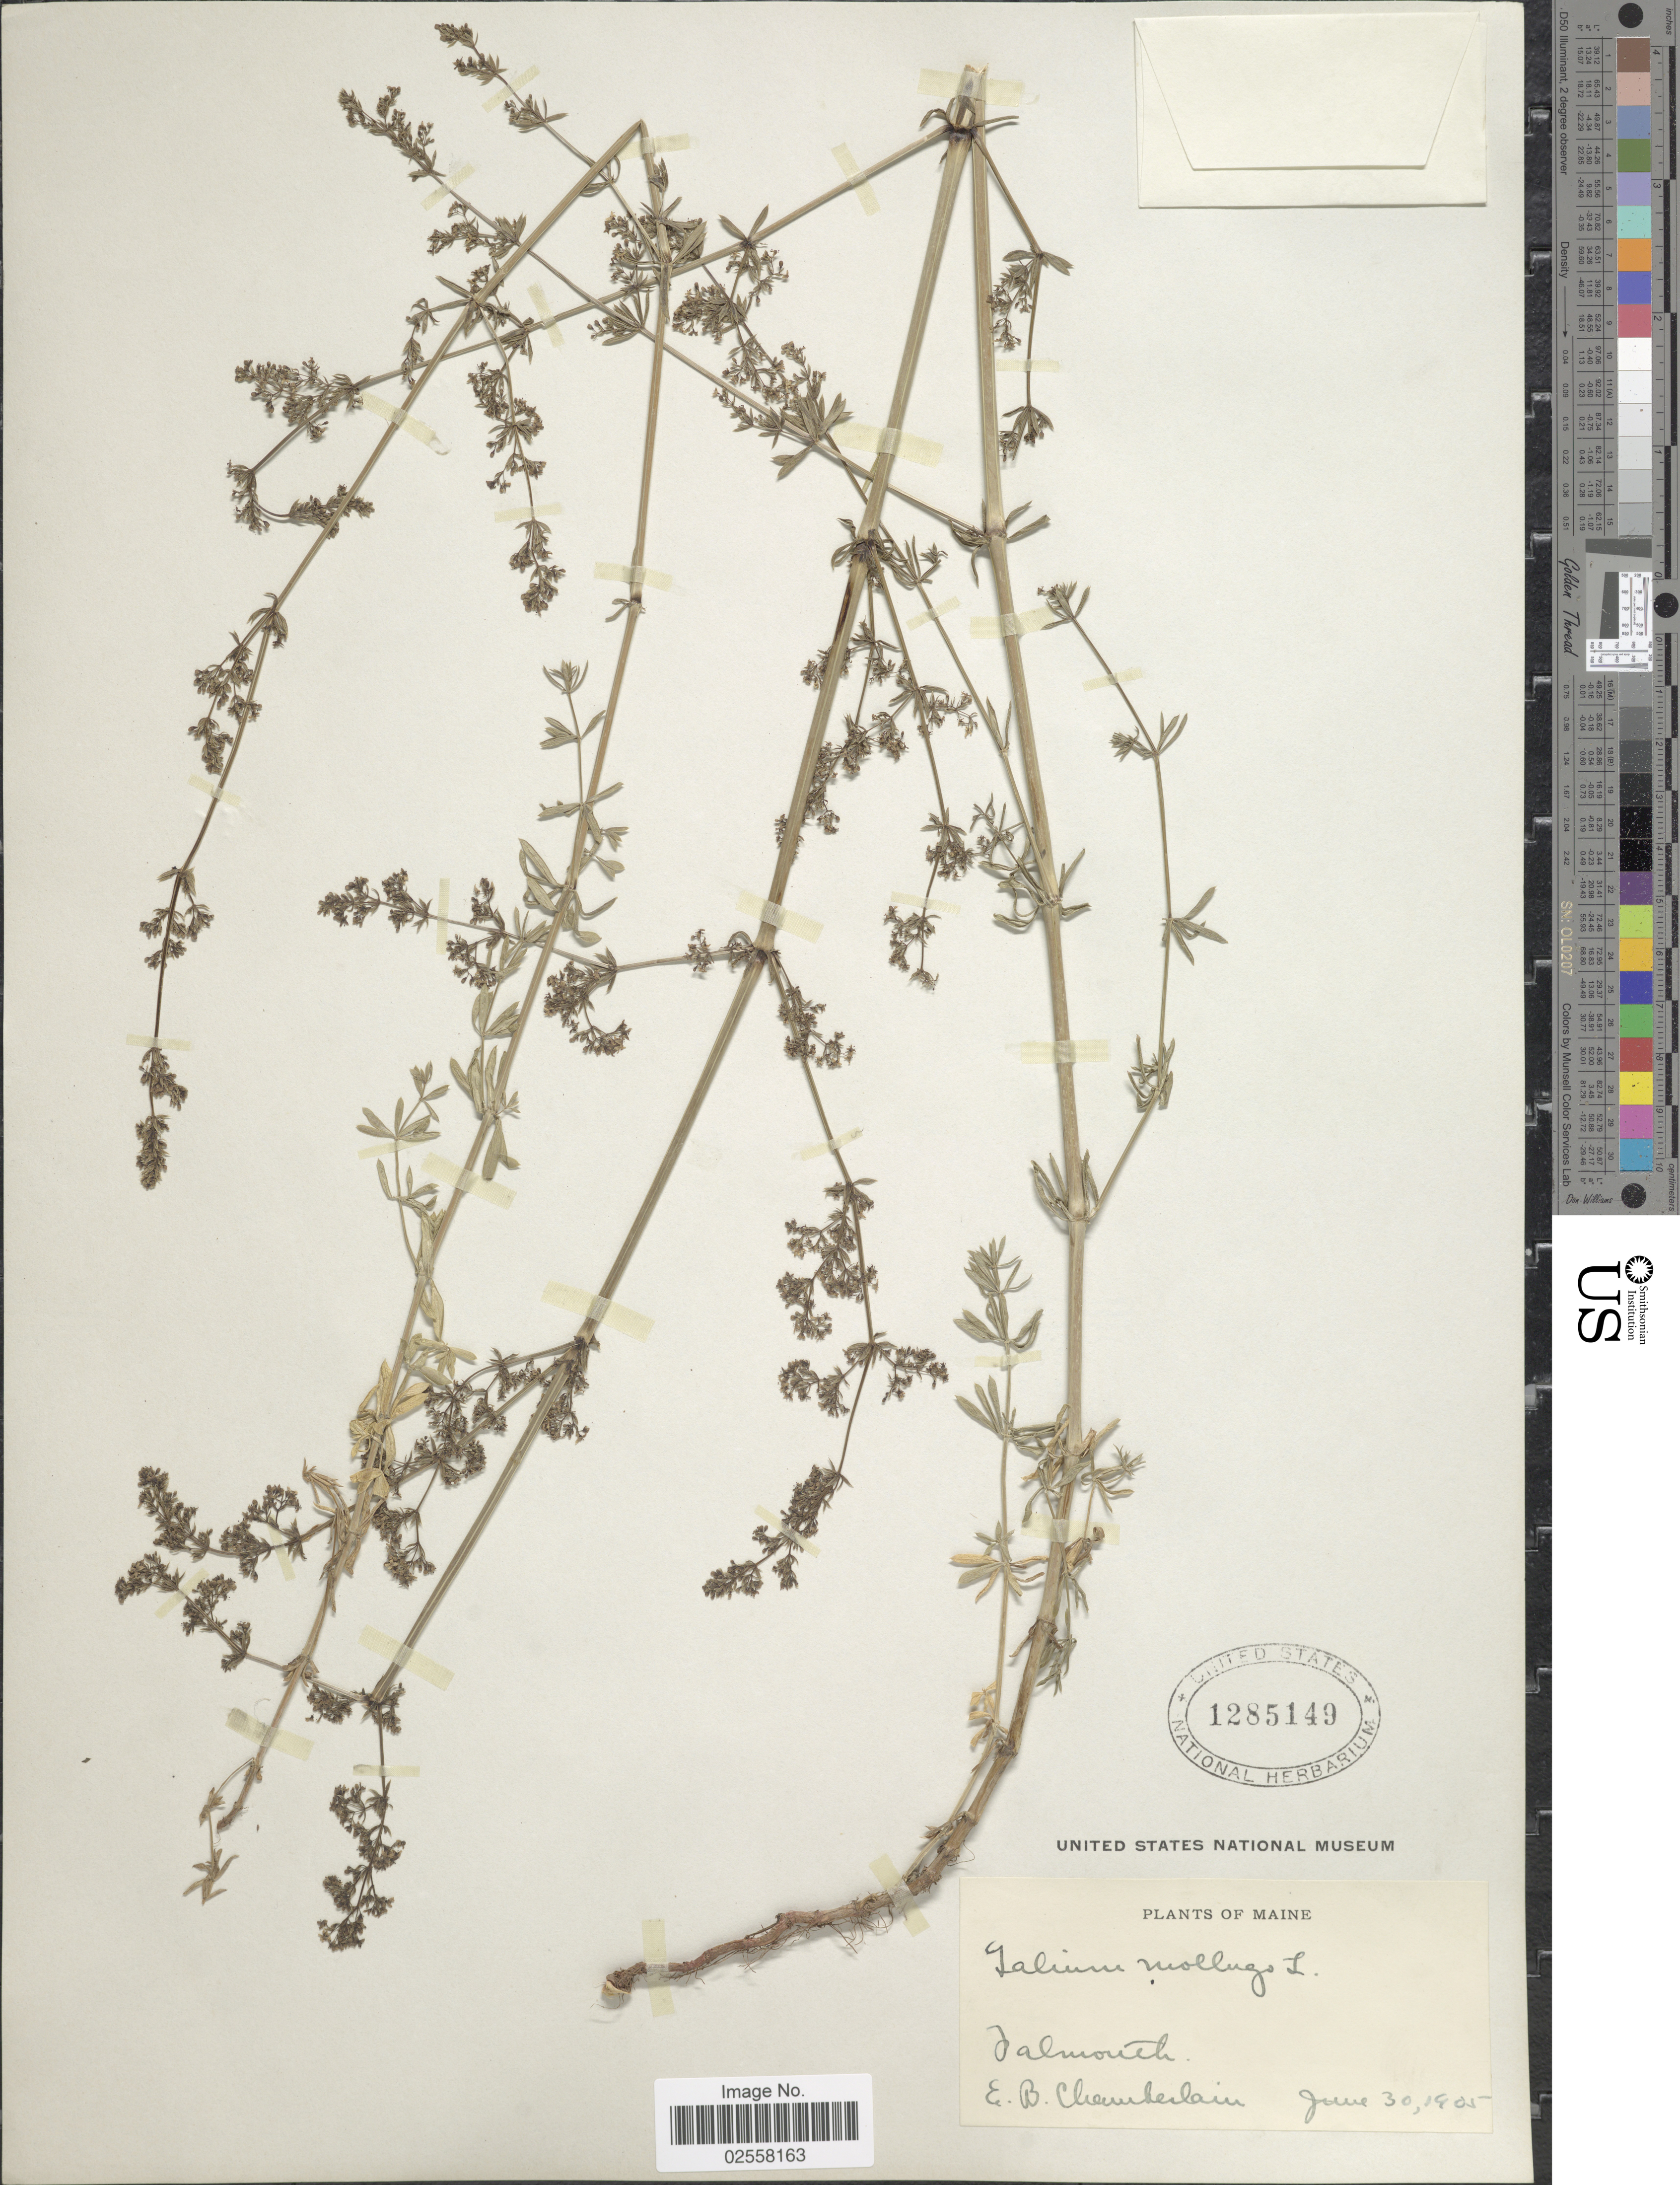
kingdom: Plantae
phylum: Tracheophyta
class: Magnoliopsida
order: Gentianales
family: Rubiaceae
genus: Galium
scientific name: Galium mollugo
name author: L.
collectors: E. Chamberlain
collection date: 1905-06-30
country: United States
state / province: Maine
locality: Falmouth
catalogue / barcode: US 1285149